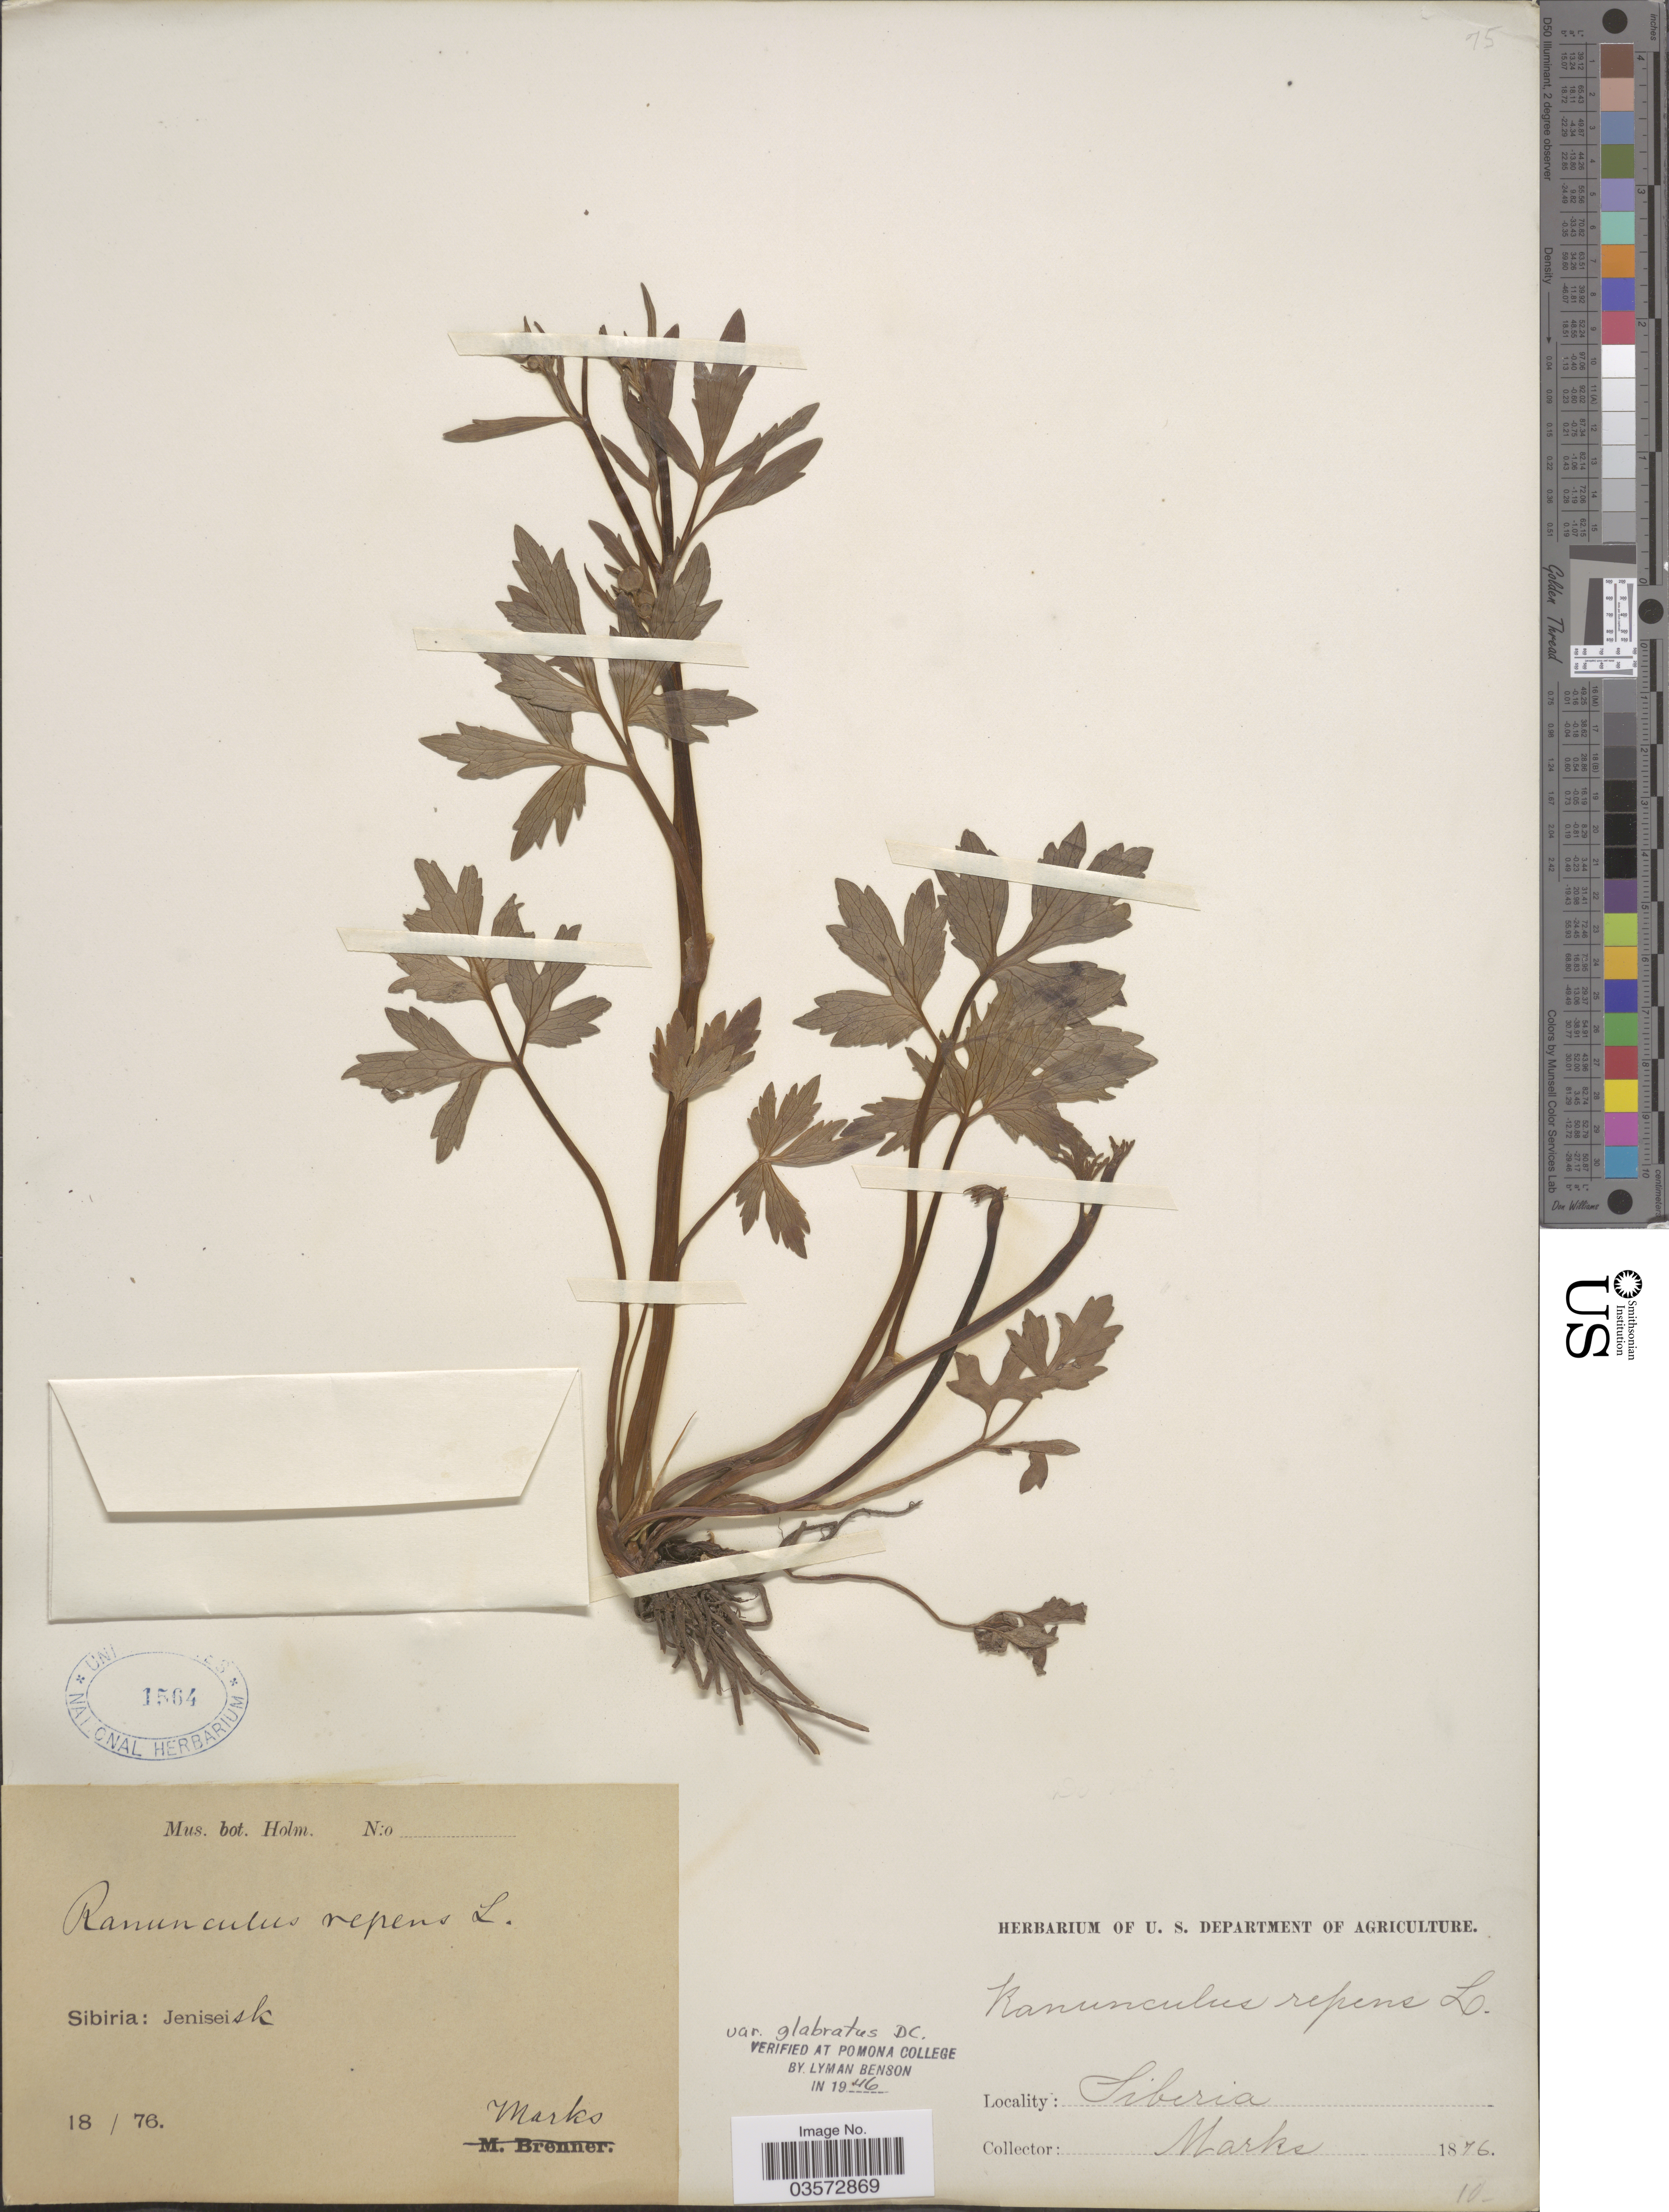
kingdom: Plantae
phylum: Tracheophyta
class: Magnoliopsida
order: Ranunculales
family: Ranunculaceae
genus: Ranunculus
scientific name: Ranunculus repens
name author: L.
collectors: Marks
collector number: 10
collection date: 1876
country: Russian Federation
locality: Sibiria: Jeniseisk.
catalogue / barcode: US 1564